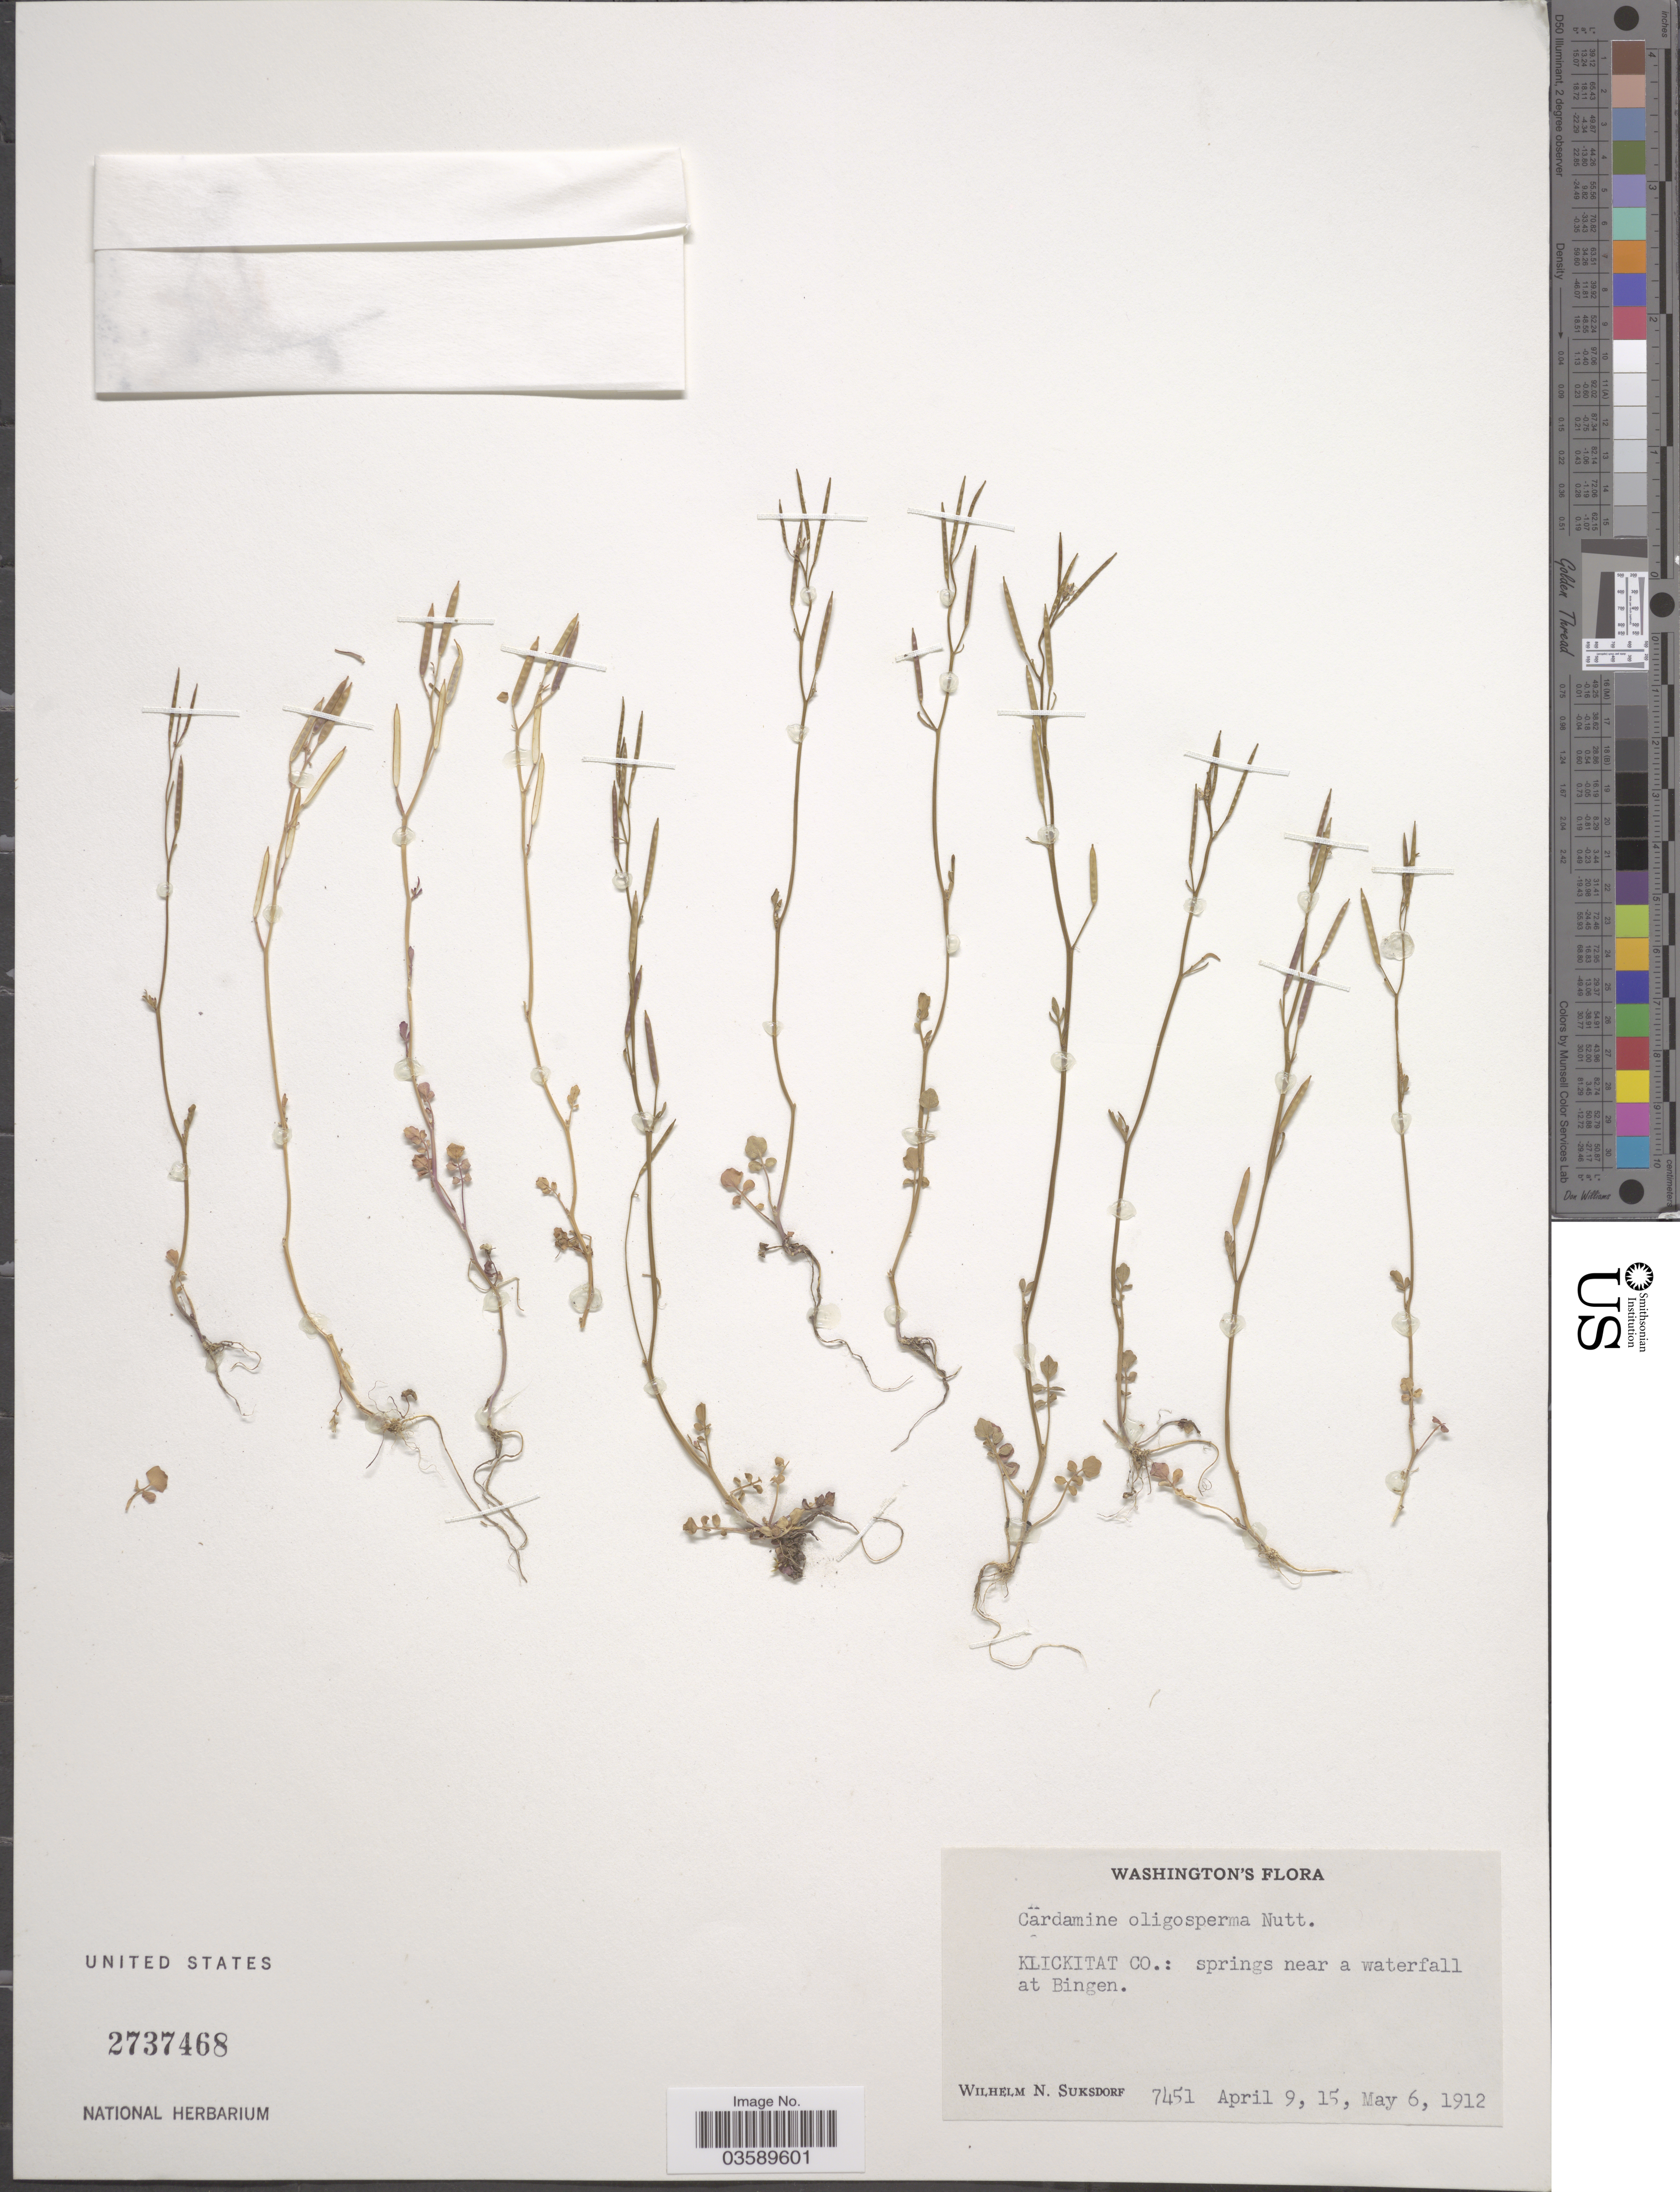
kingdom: Plantae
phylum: Tracheophyta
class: Magnoliopsida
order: Brassicales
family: Brassicaceae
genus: Cardamine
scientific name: Cardamine oligosperma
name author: Nutt.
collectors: W. N. Suksdorf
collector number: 7451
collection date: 1912-04-09/1912-05-06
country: United States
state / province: Washington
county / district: Klickitat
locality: Klickitat Co.: springs near a waterfall at Bingen.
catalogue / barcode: US 2737468